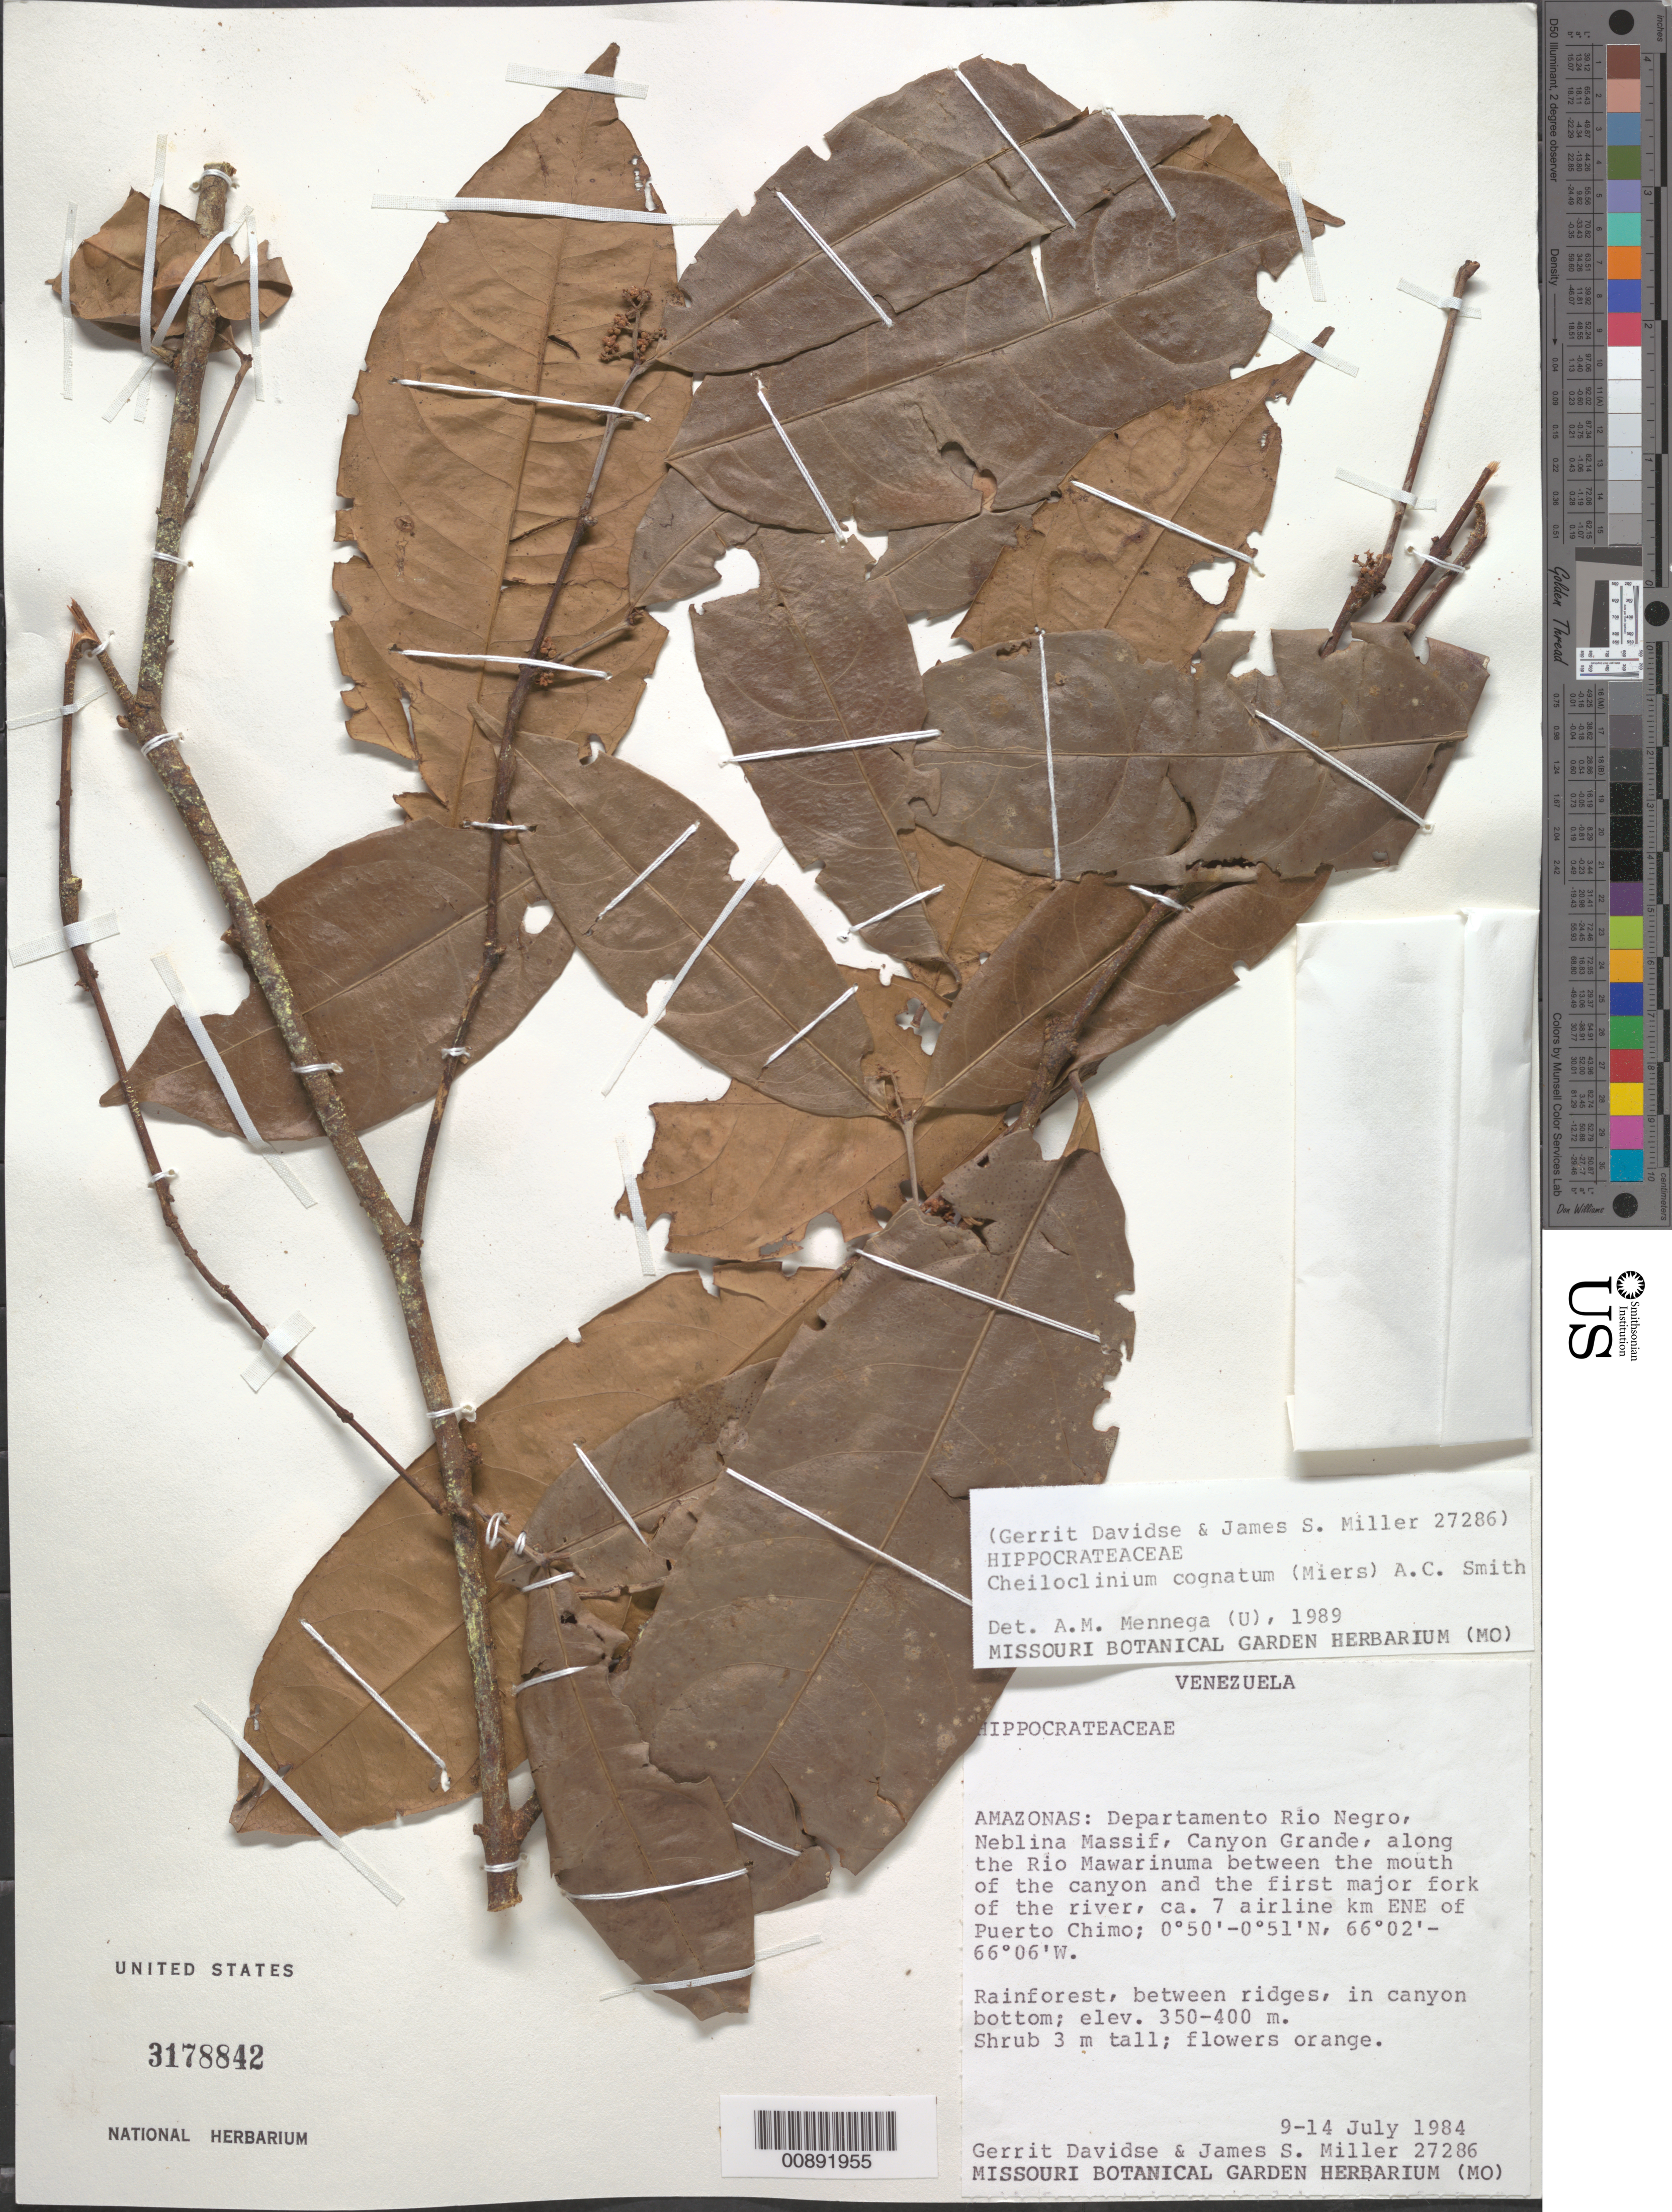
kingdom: Plantae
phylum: Tracheophyta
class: Magnoliopsida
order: Celastrales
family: Celastraceae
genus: Cheiloclinium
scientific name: Cheiloclinium cognatum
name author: (Miers) A.C. Sm.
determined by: Mennega, A. M. W.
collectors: G. Davidse & J. S. Miller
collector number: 27286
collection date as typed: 9-Jul-84 to 14-Jul-84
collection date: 1984-07-09/1984-07-14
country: Venezuela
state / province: Amazonas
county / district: Río Negro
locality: Neblina Massif, Canyon Grande, along Río Mawarinuma, 7 airline km E-NE of Puerto Chimo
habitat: Rainforest, betw ridges in canyon bottom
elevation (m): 350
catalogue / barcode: US 3178842